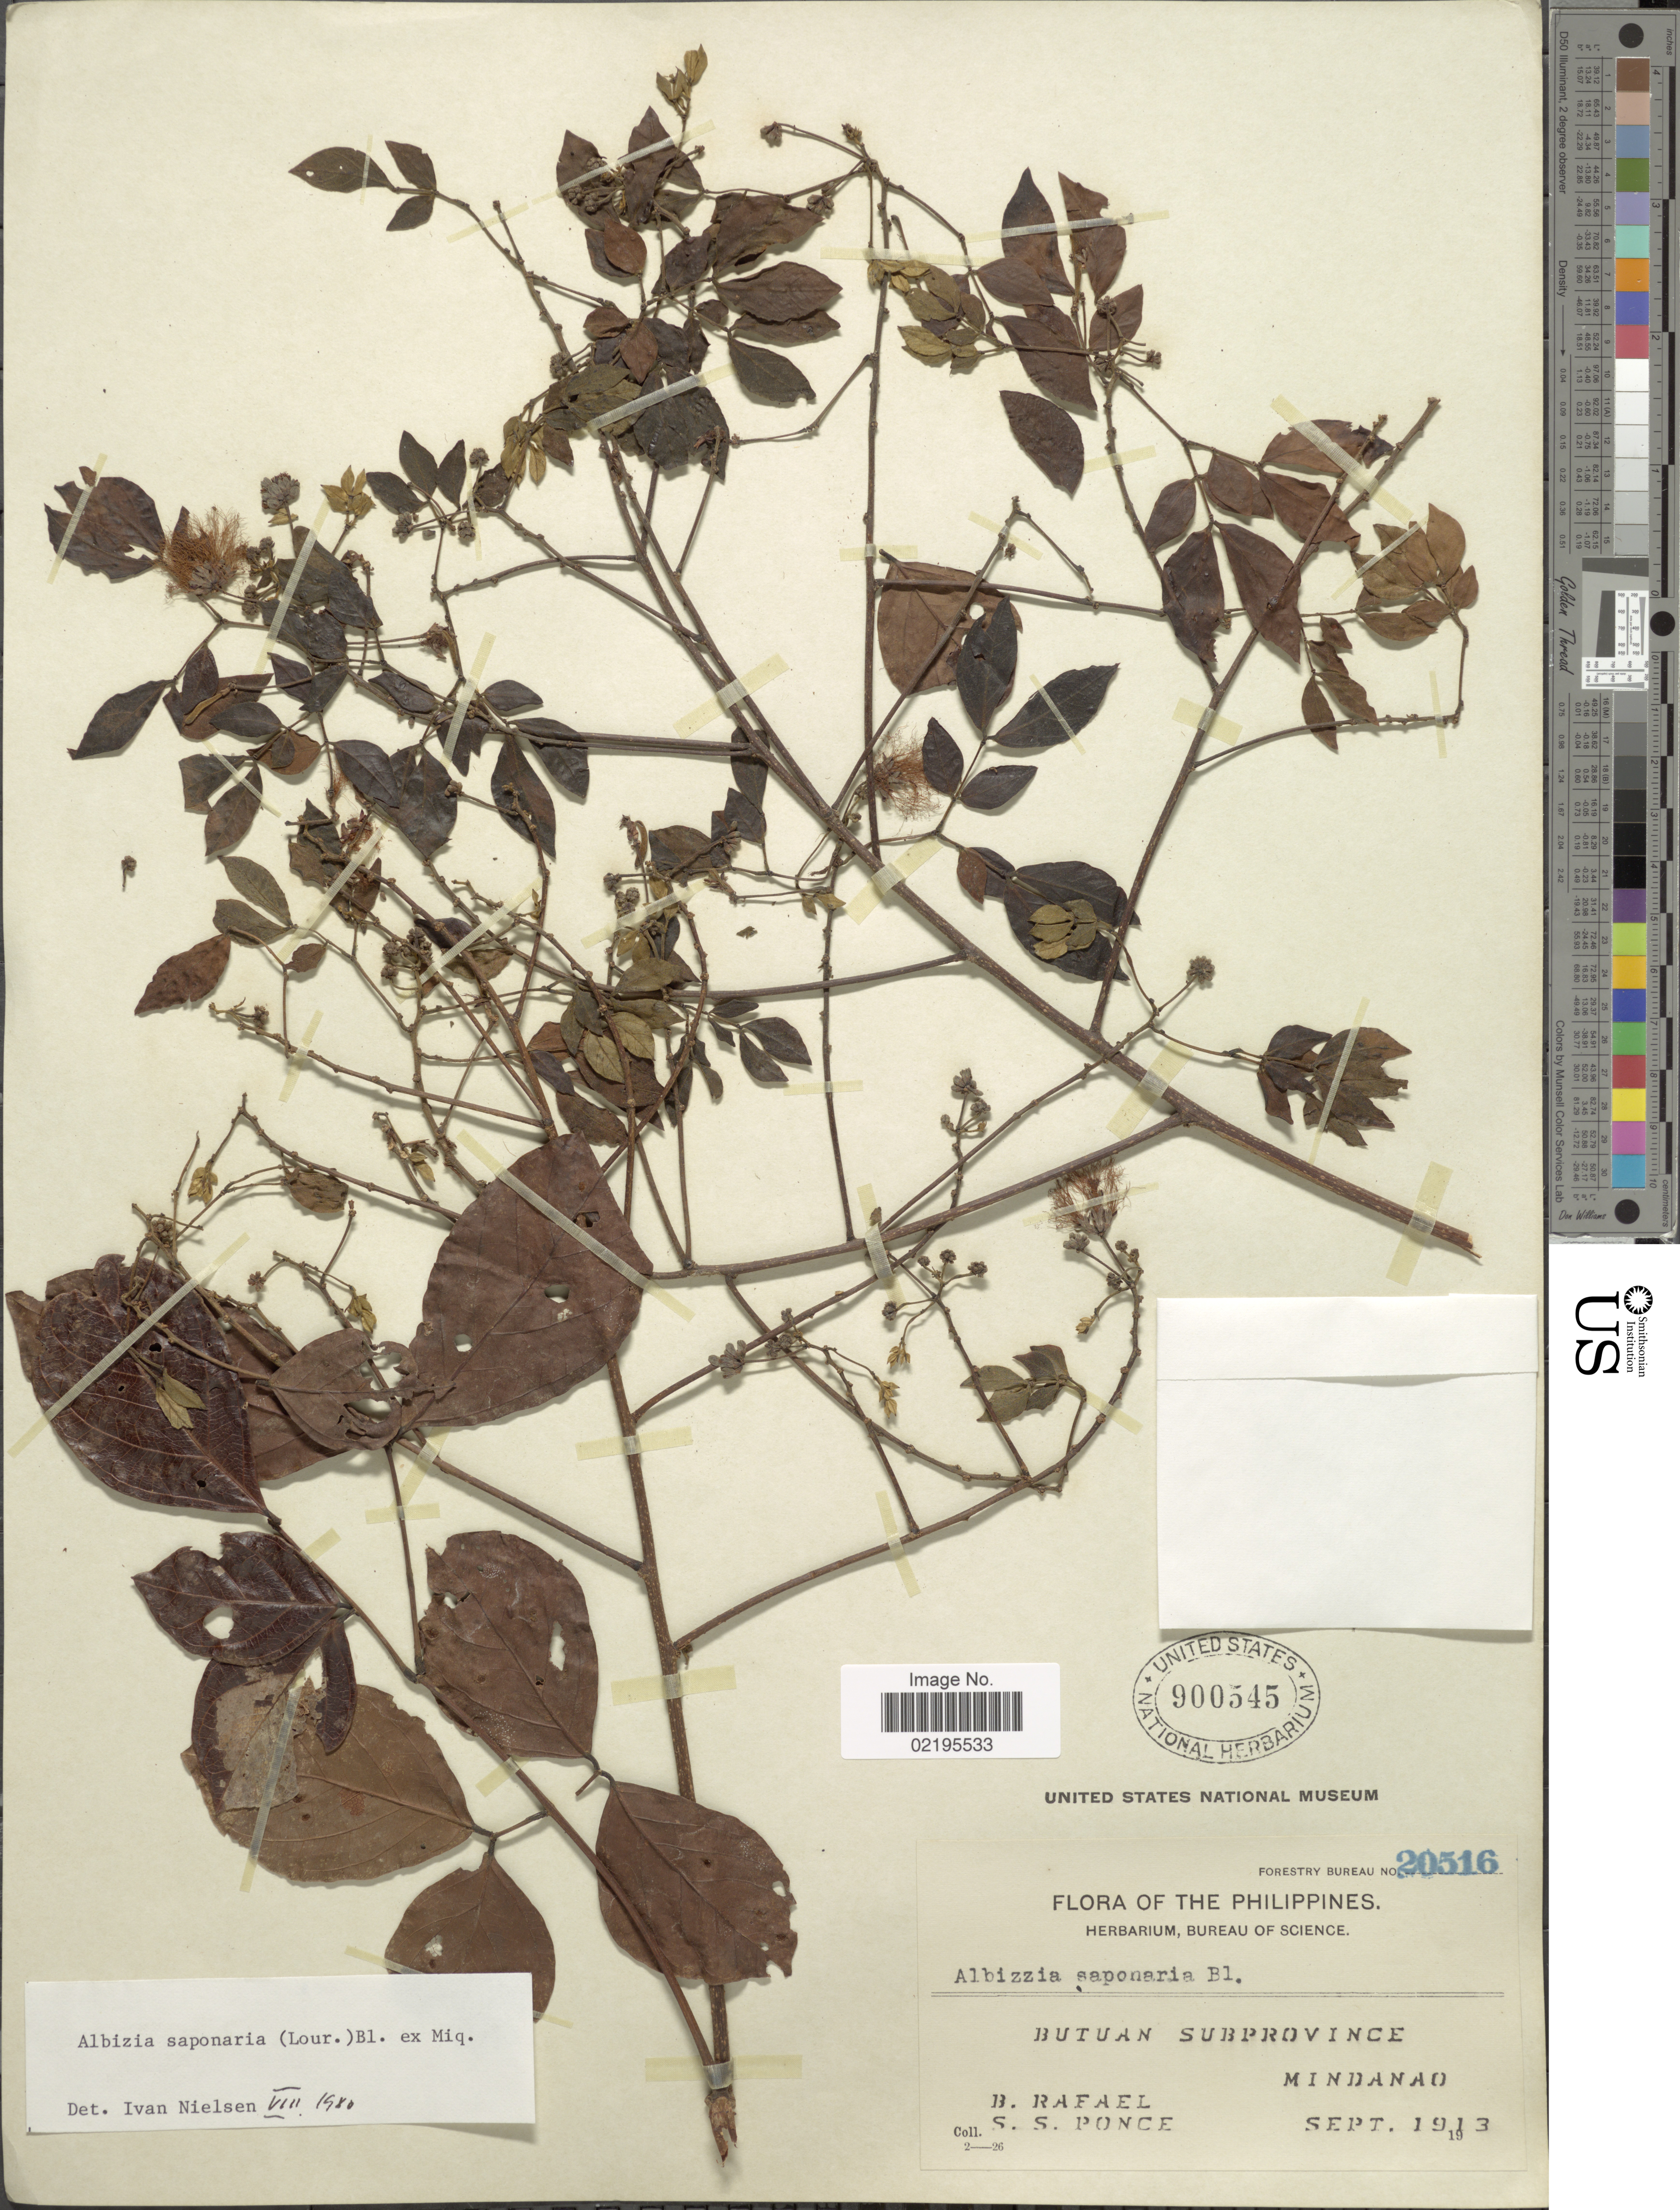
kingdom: Plantae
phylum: Tracheophyta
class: Magnoliopsida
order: Fabales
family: Fabaceae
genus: Albizia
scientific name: Albizia saponaria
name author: (Lour.) Blume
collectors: B. Rafael & S. Ponce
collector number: Forestry Bureau 20516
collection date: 1913-09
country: Philippines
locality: Butuan Subprovince, Mindanao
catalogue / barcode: US 900545